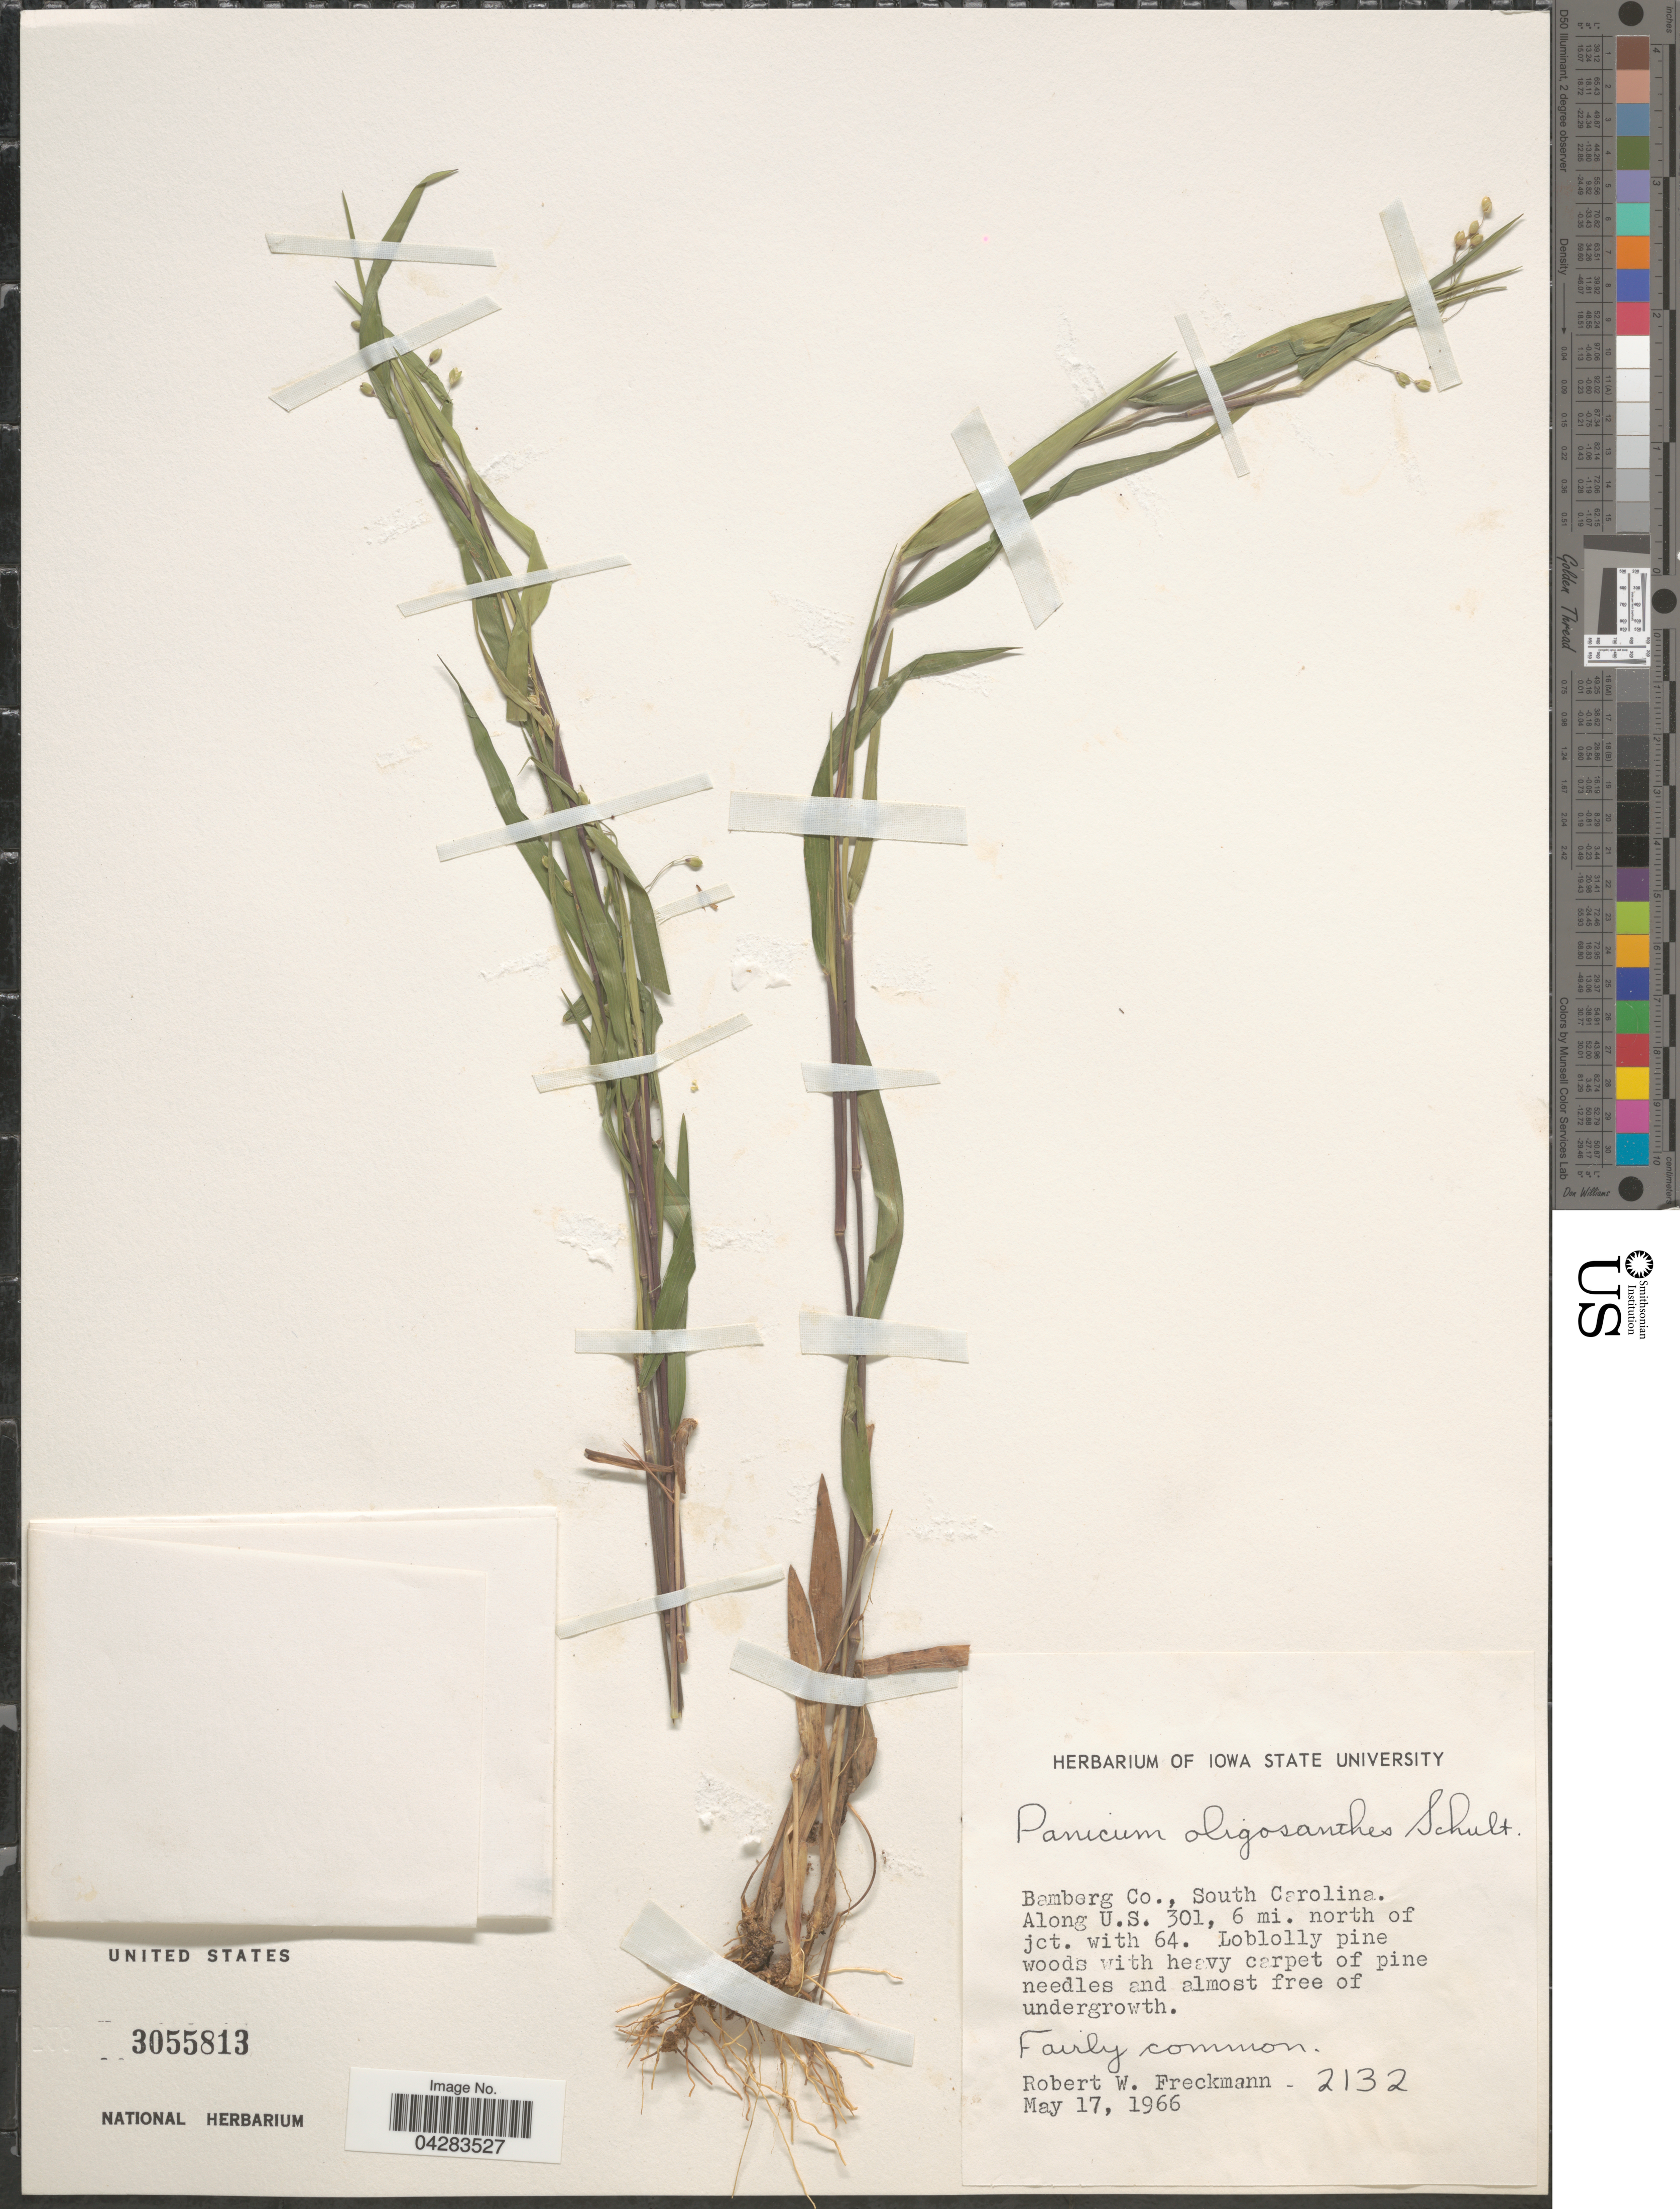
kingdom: Plantae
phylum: Tracheophyta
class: Liliopsida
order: Poales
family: Poaceae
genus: Dichanthelium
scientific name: Dichanthelium oligosanthes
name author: (Schult.) Gould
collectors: R. Freckmann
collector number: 2132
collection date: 1966-05-17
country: United States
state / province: South Carolina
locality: Bamberg Co. Along U.S. 301, 6 mi. north of jct. with 64.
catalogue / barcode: US 3055813